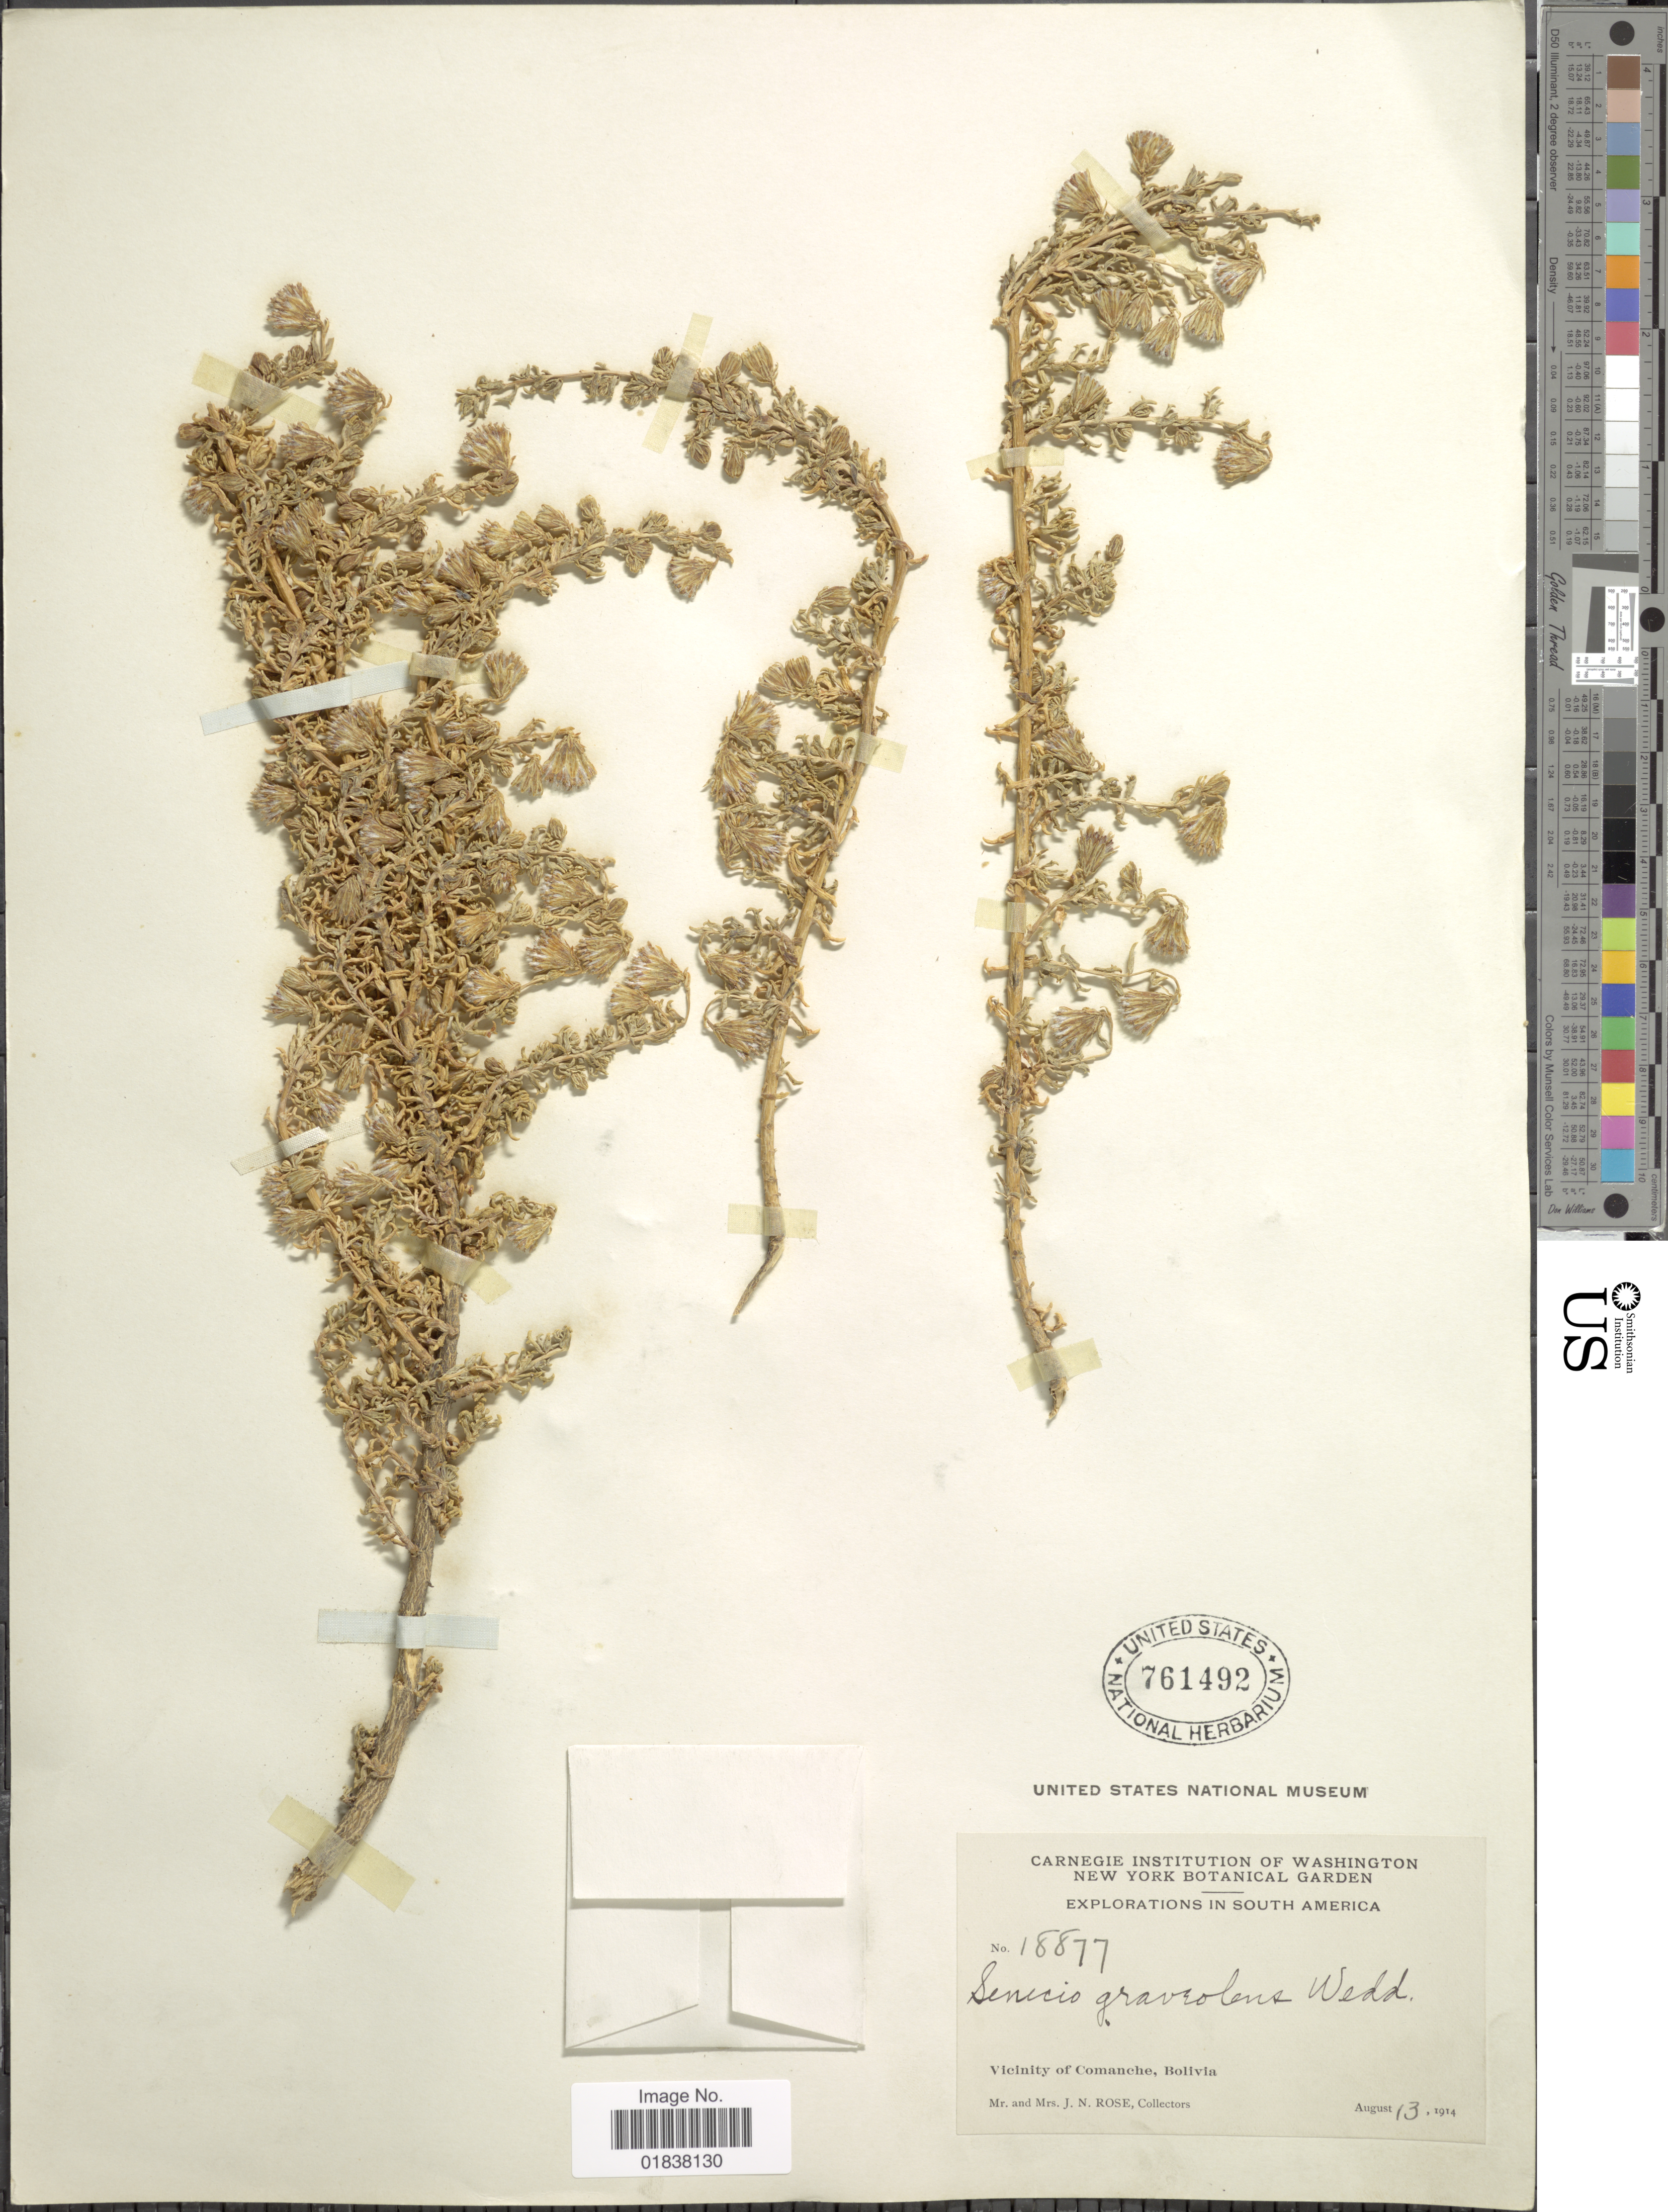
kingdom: Plantae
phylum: Tracheophyta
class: Magnoliopsida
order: Asterales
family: Asteraceae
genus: Senecio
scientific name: Senecio nutans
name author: Sch. Bip.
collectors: J. N. Rose & L. B. Rose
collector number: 18877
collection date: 1914-08-13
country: Bolivia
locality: South America, Vicinity of Comanche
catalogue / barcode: US 761492